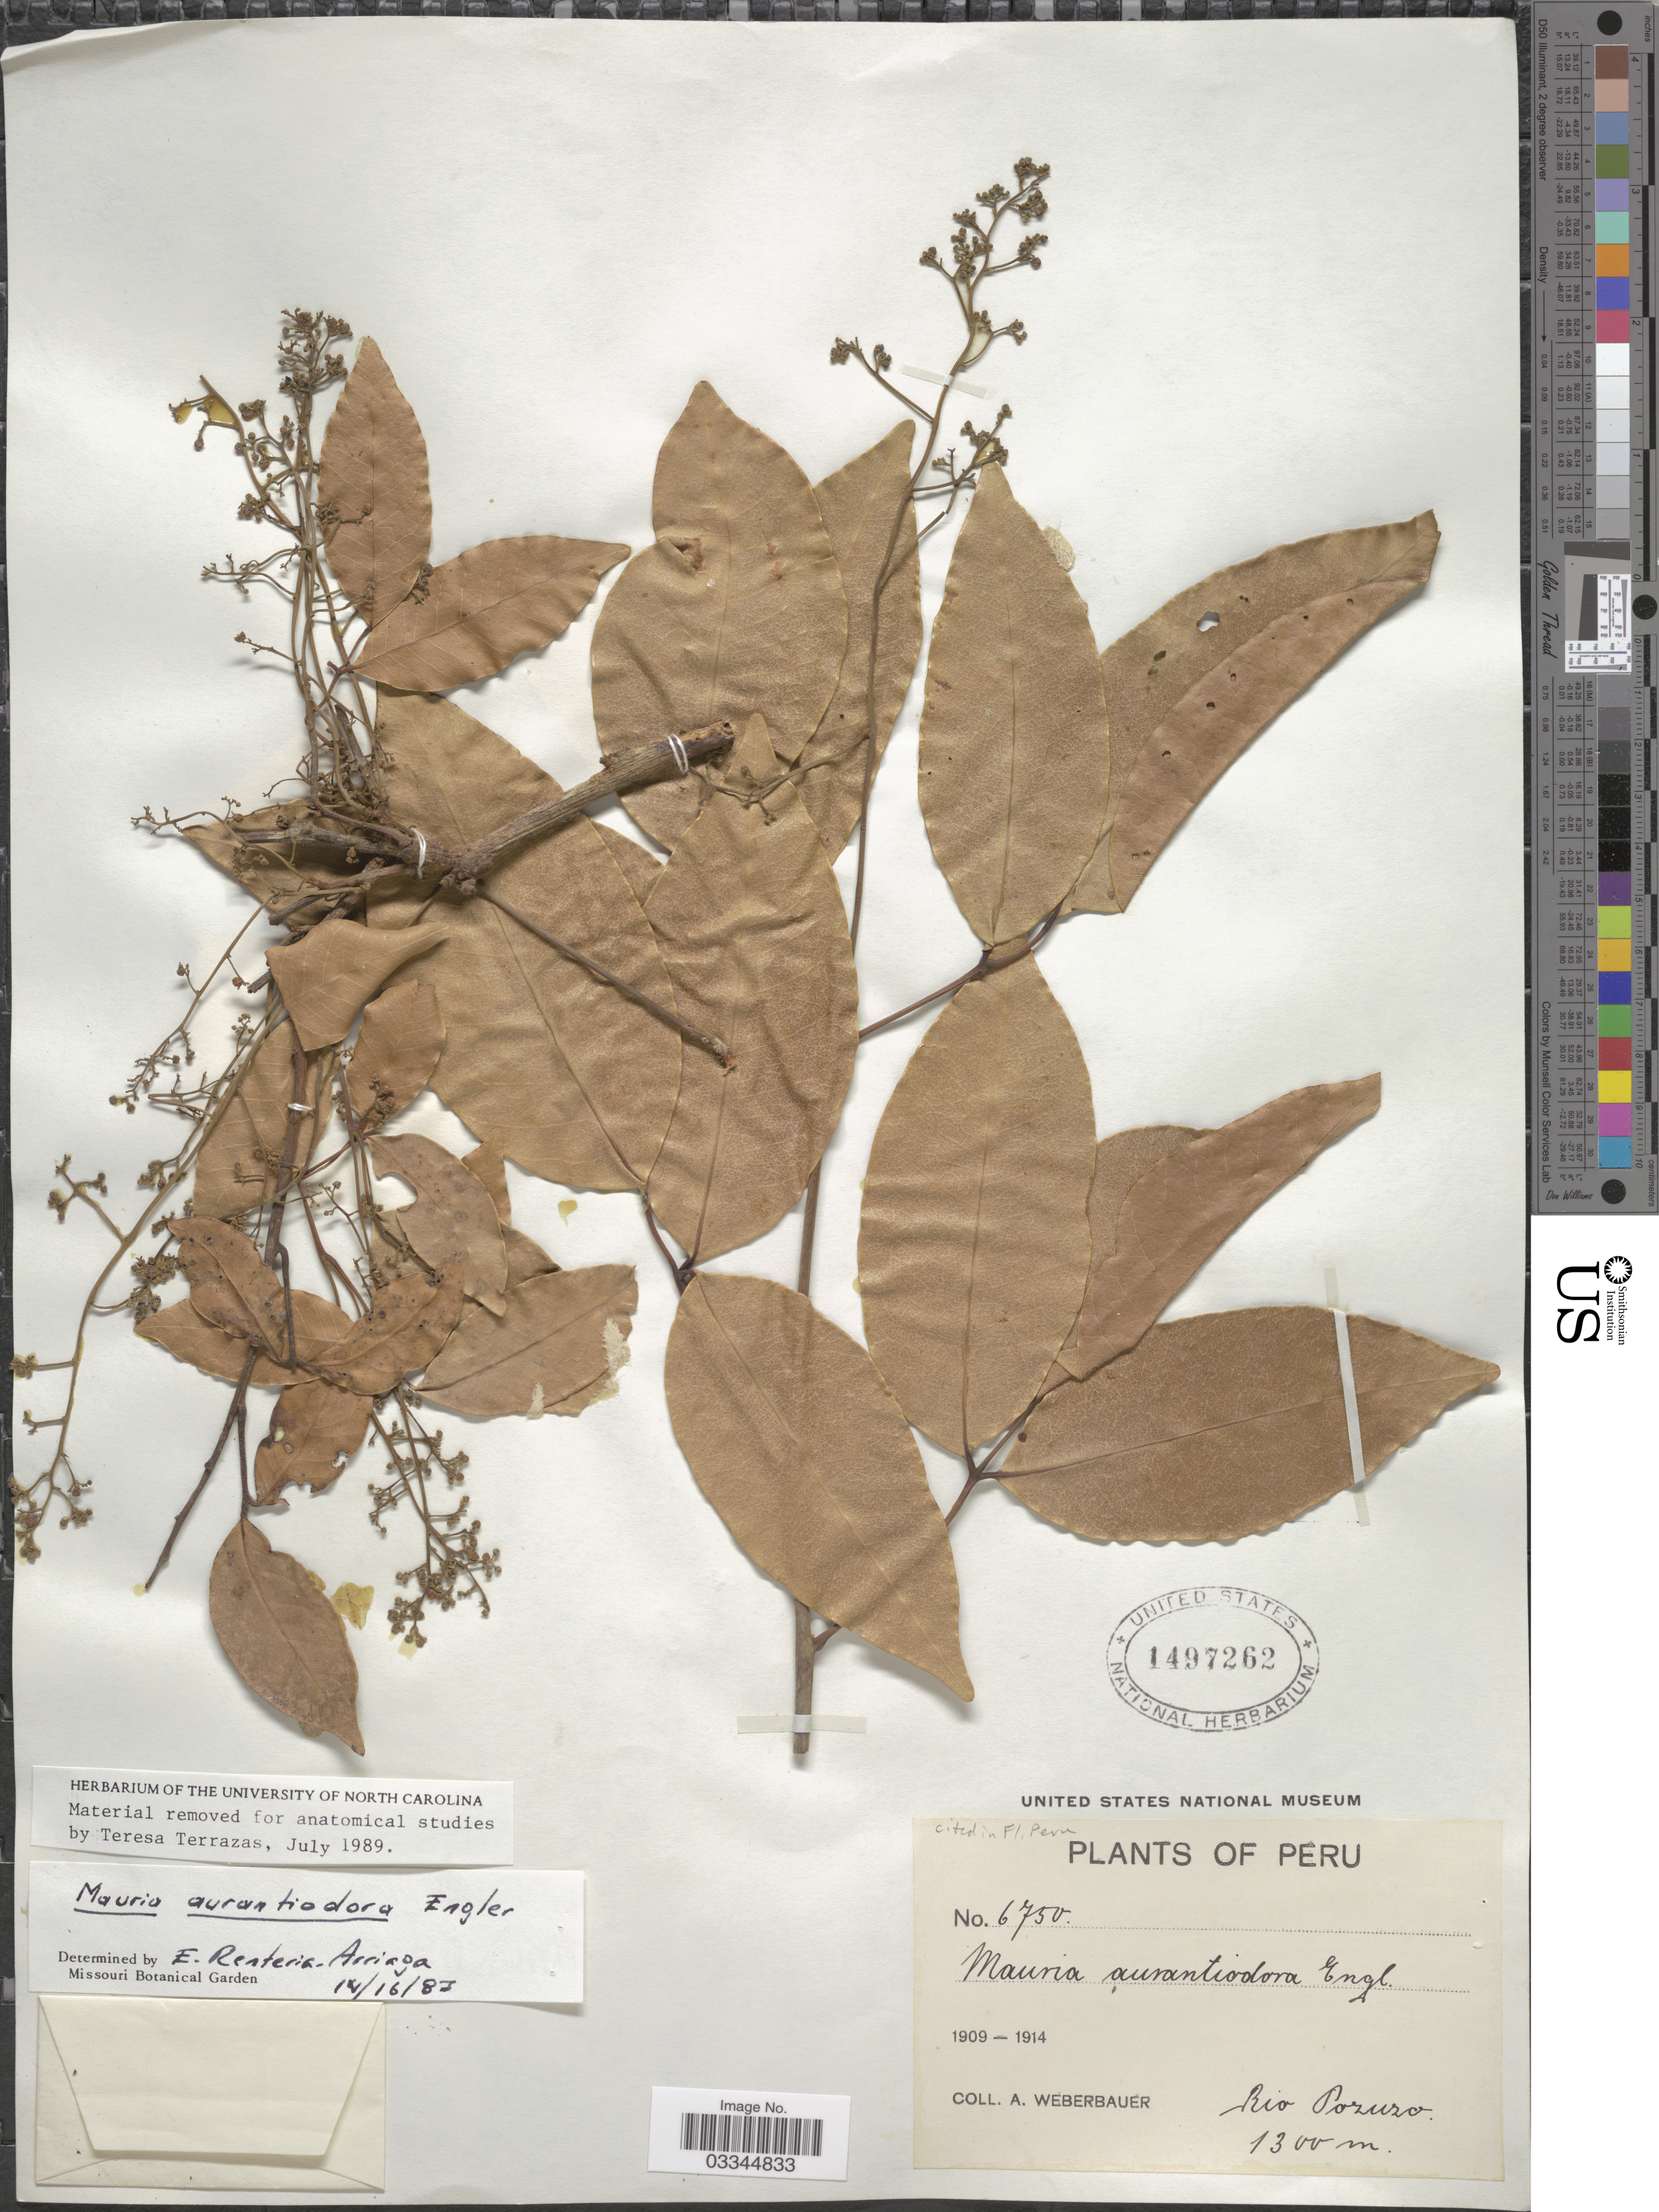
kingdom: Plantae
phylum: Tracheophyta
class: Magnoliopsida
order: Sapindales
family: Anacardiaceae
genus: Mauria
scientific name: Mauria aurantiodora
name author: (Ruiz ex Engl.) Engl.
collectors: A. Weberbauer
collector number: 6750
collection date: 1909/1914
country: Peru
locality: Rio Pozuzo.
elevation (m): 1300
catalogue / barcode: US 1497262